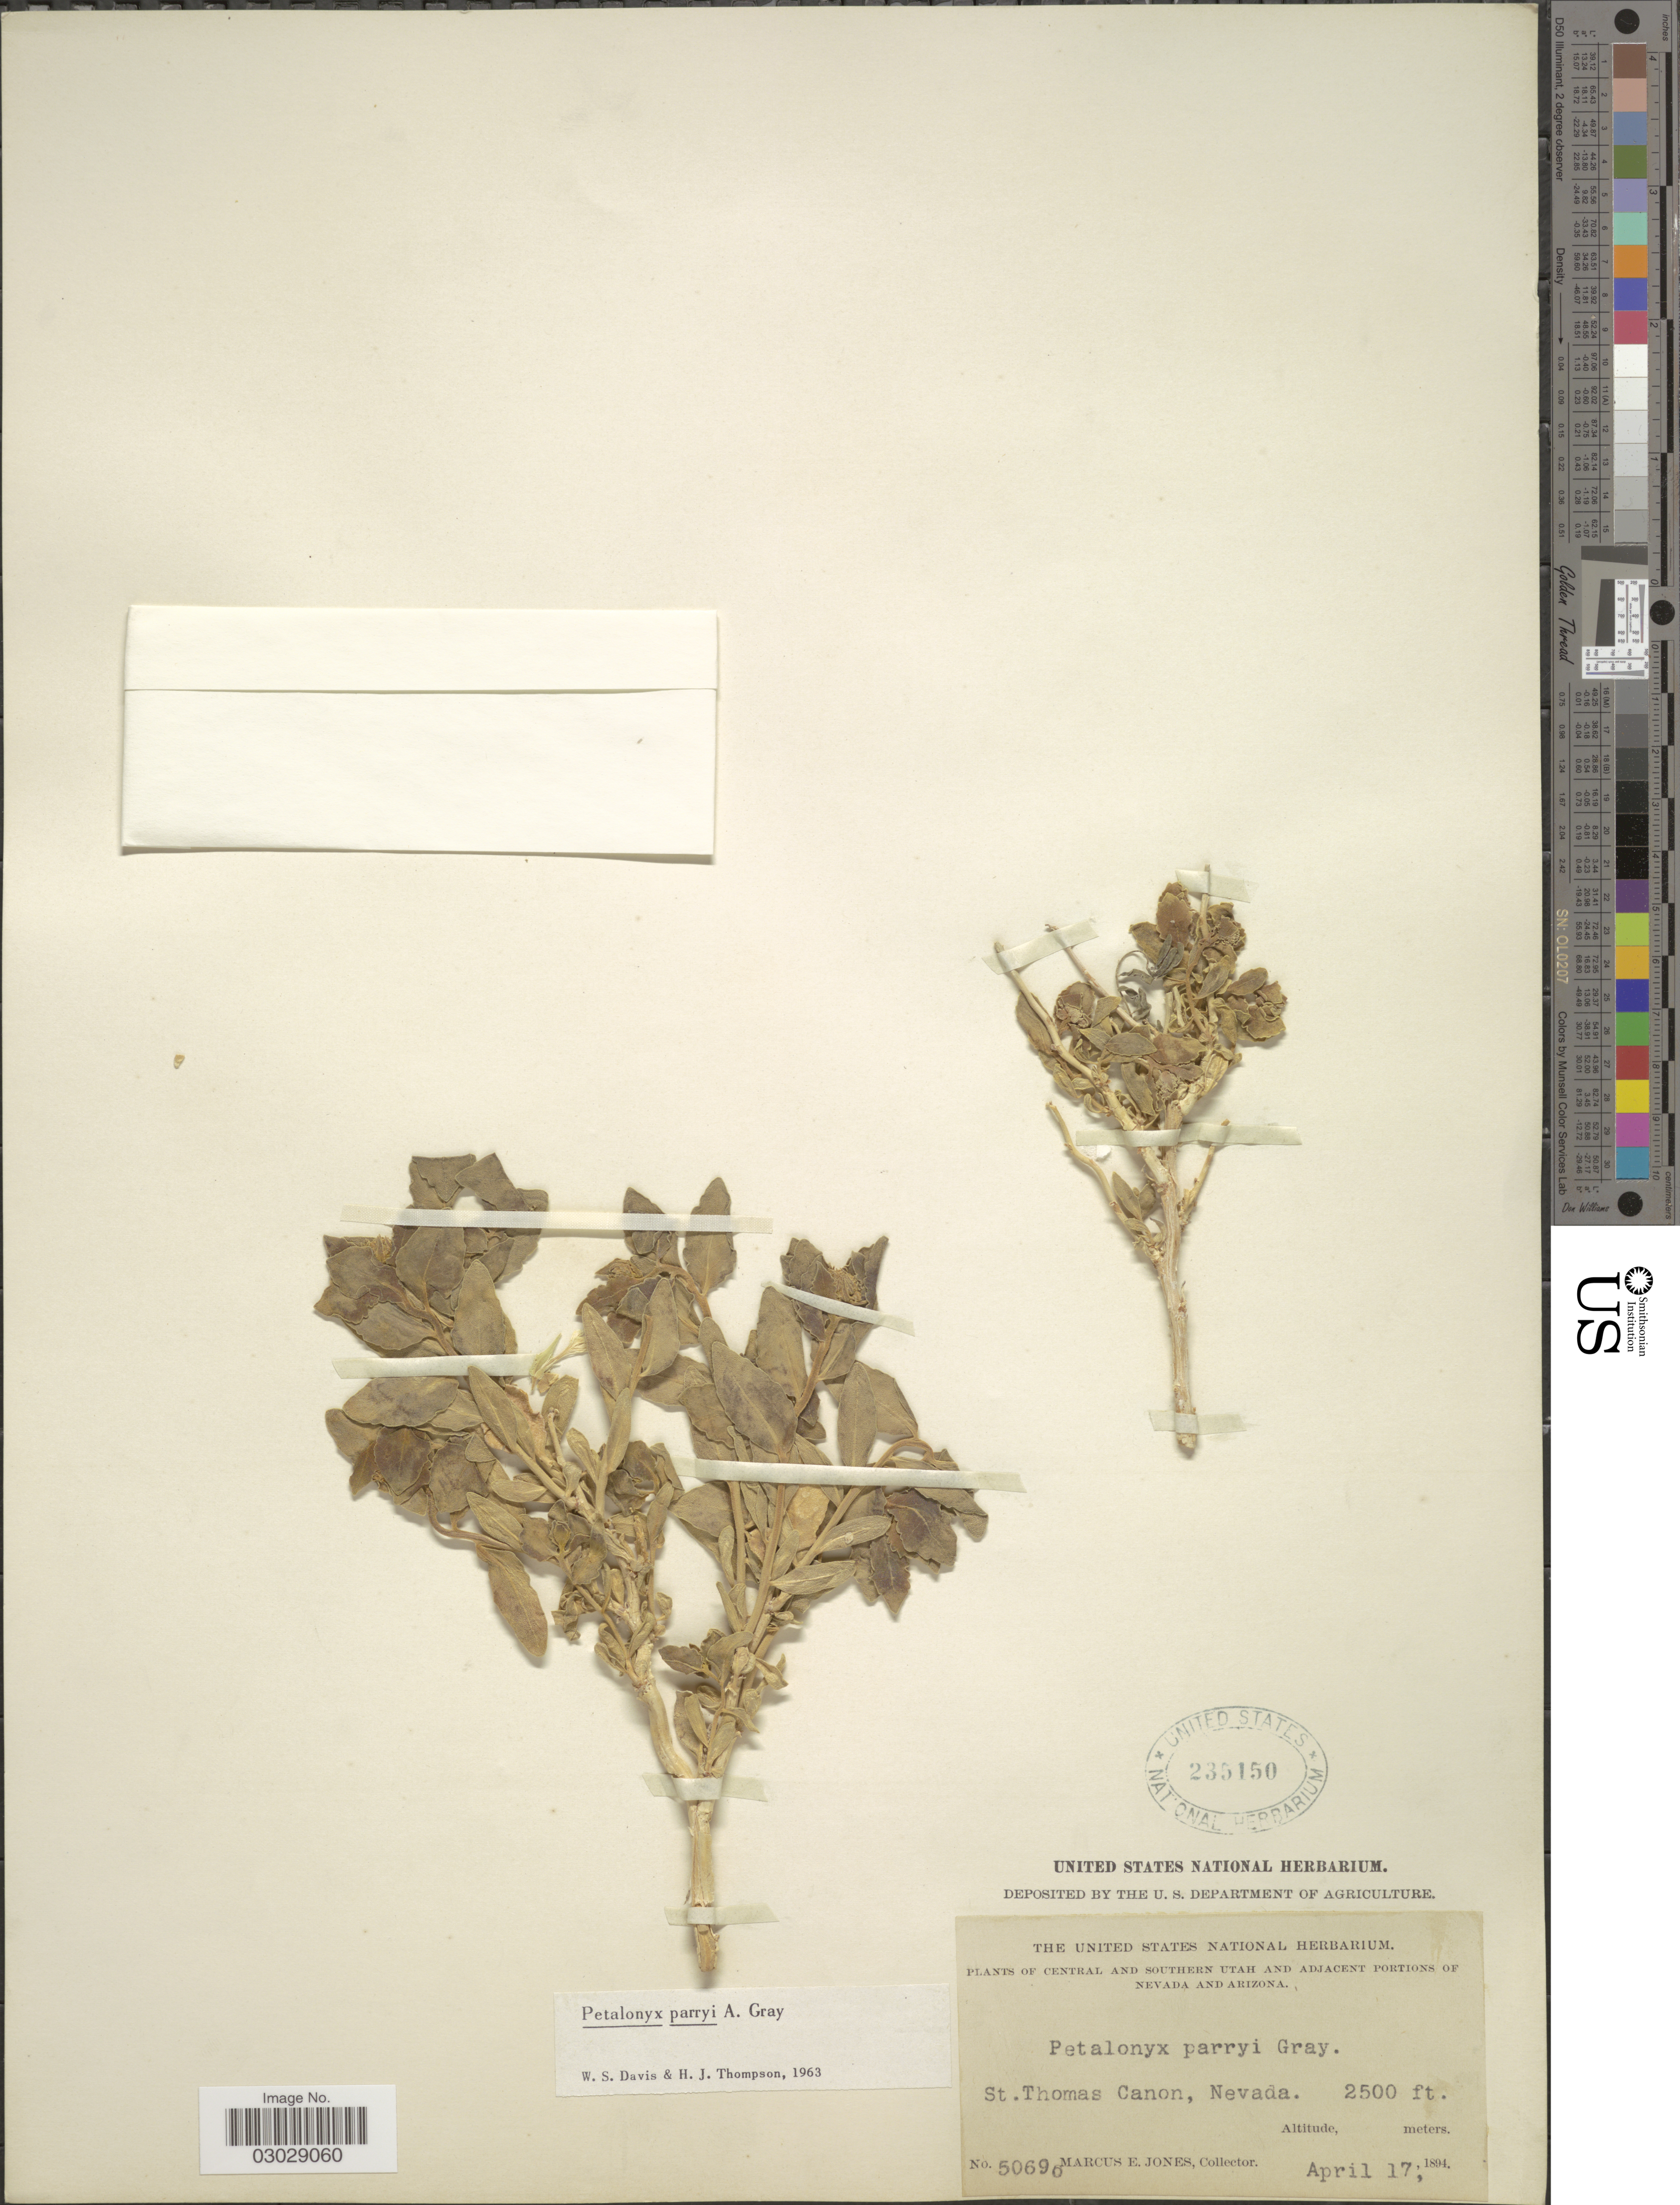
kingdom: Plantae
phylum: Tracheophyta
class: Magnoliopsida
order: Cornales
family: Loasaceae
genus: Petalonyx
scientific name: Petalonyx parryi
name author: A. Gray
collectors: M. E. Jones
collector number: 5069o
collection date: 1894-04-17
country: United States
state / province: Nevada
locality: St. Thomas Canon.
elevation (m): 762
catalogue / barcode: US 235150